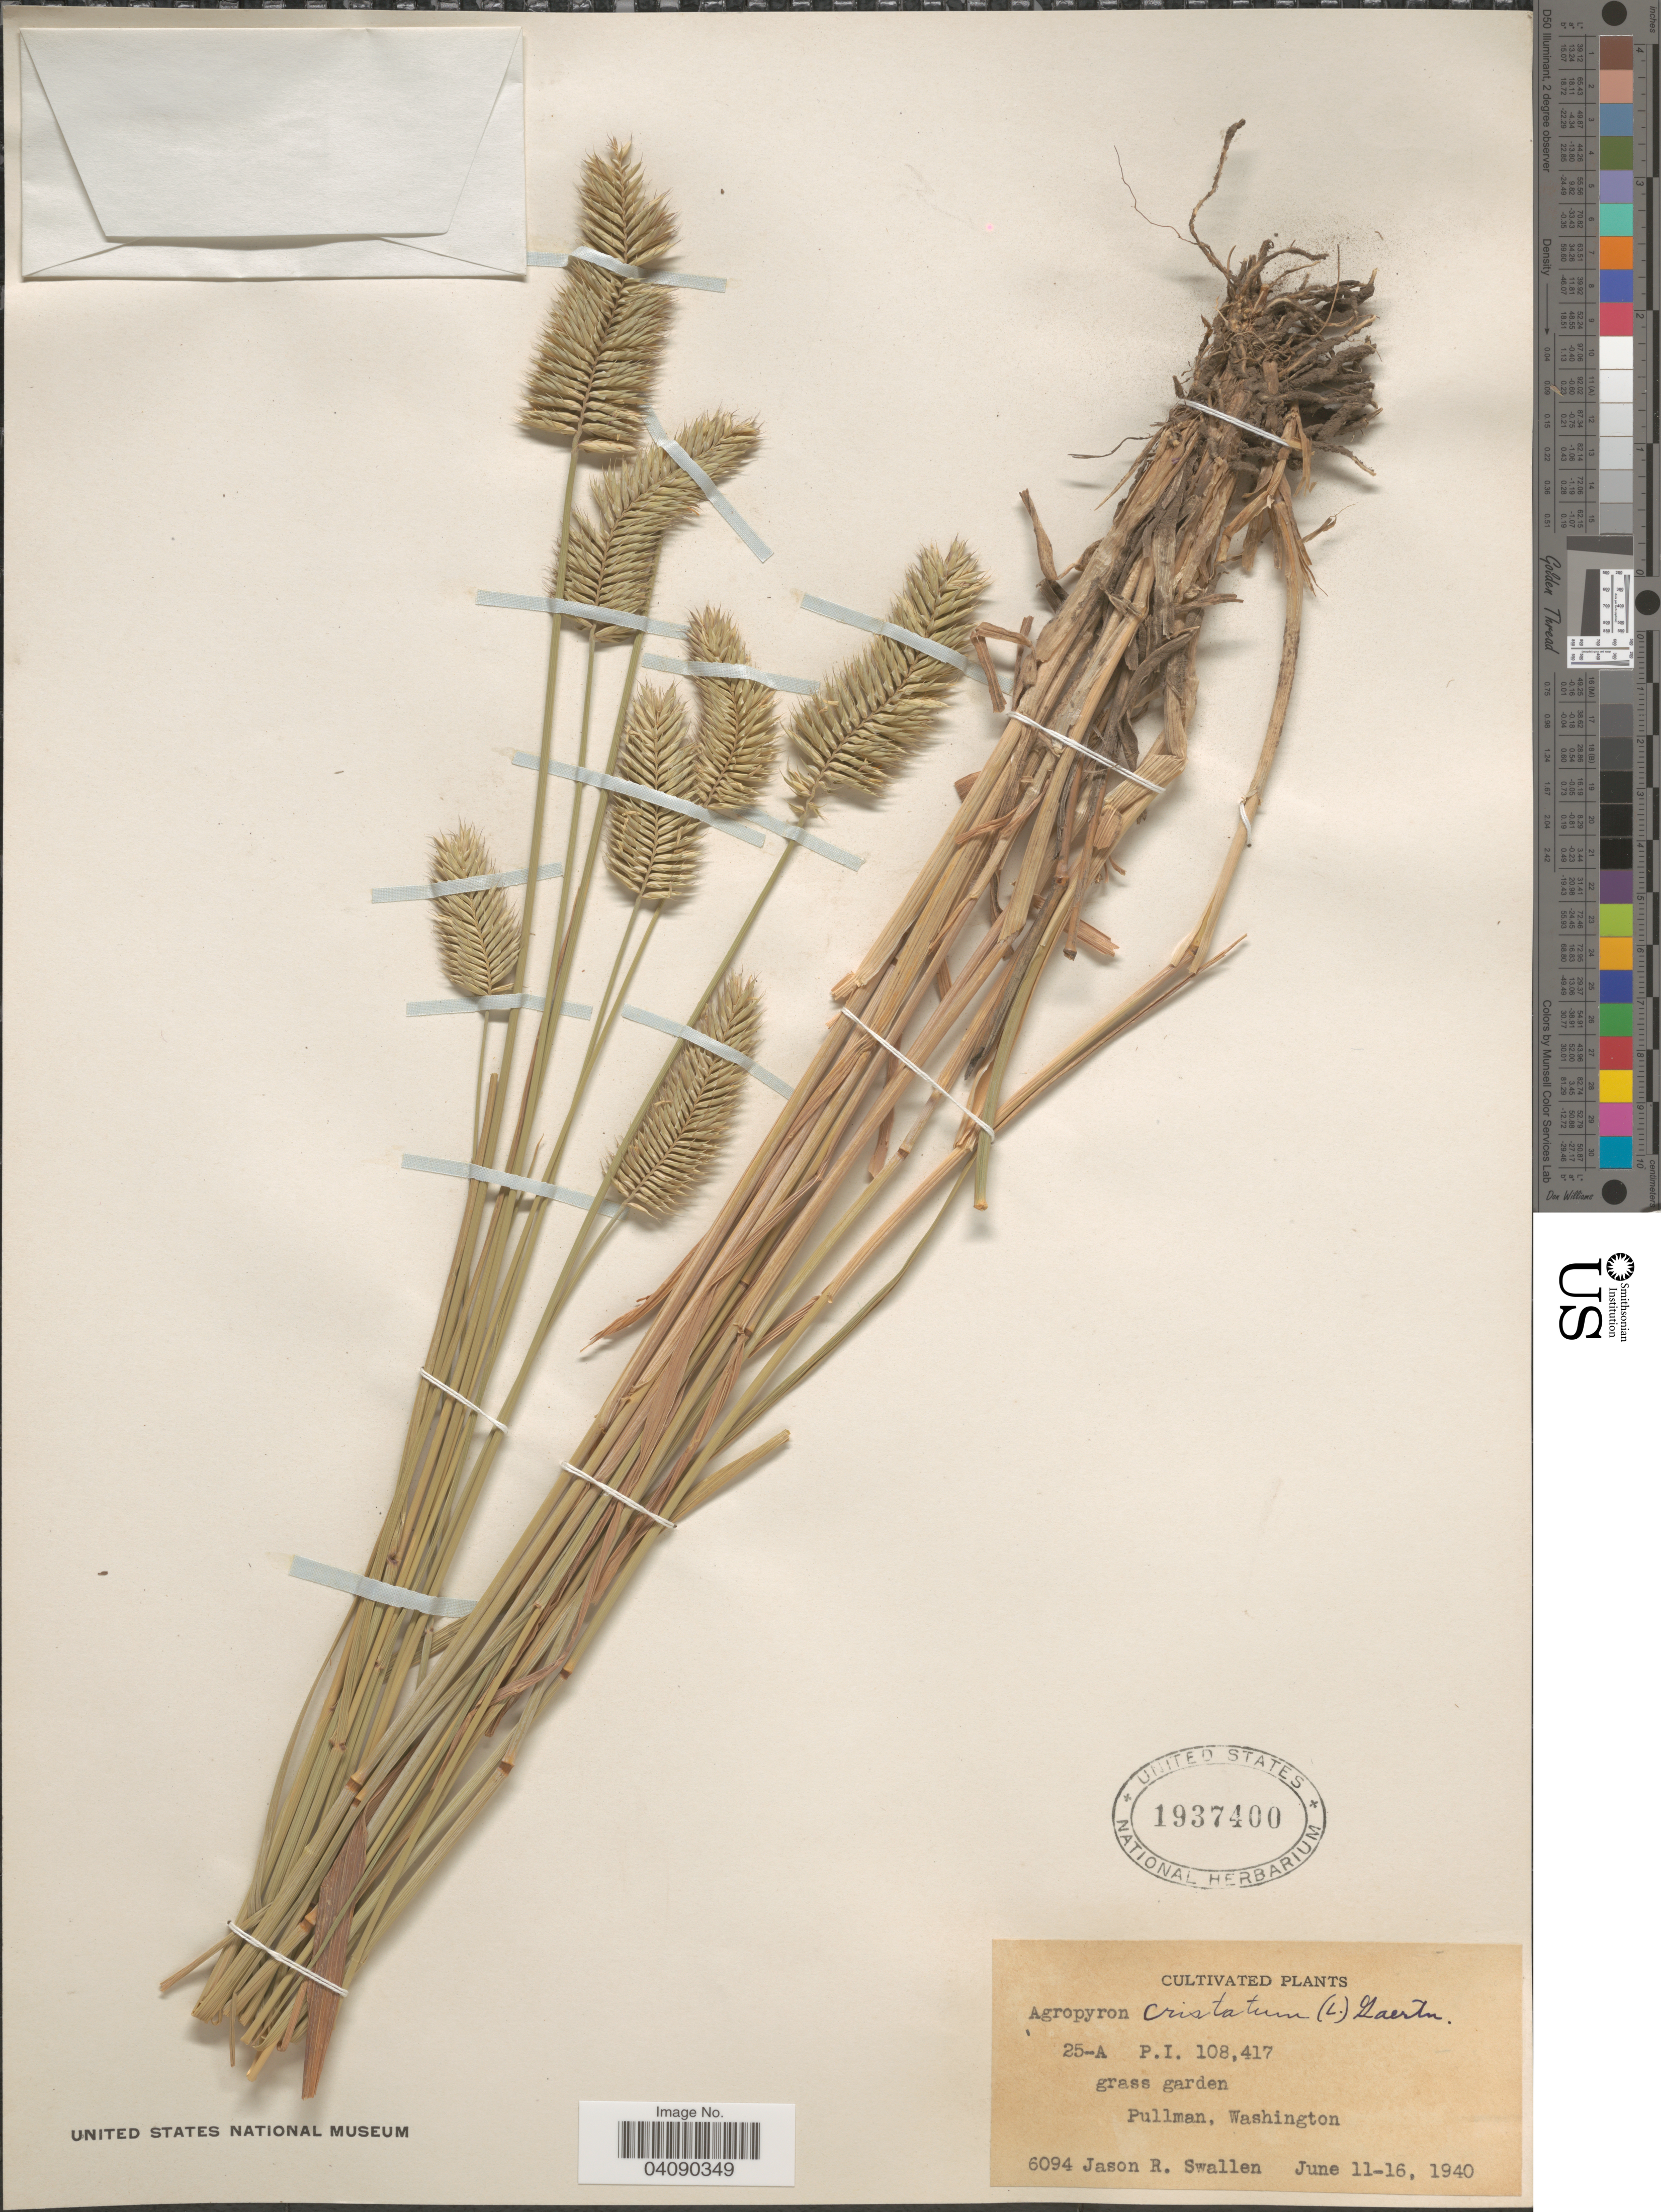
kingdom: Plantae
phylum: Tracheophyta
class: Liliopsida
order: Poales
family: Poaceae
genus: Agropyron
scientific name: Agropyron cristatum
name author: (L.) Gaertn.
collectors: J. R. Swallen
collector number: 6094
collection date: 1940-06-11/1940-06-16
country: United States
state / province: Washington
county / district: Whitman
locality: Grass garden. Pullman.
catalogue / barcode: US 1937400